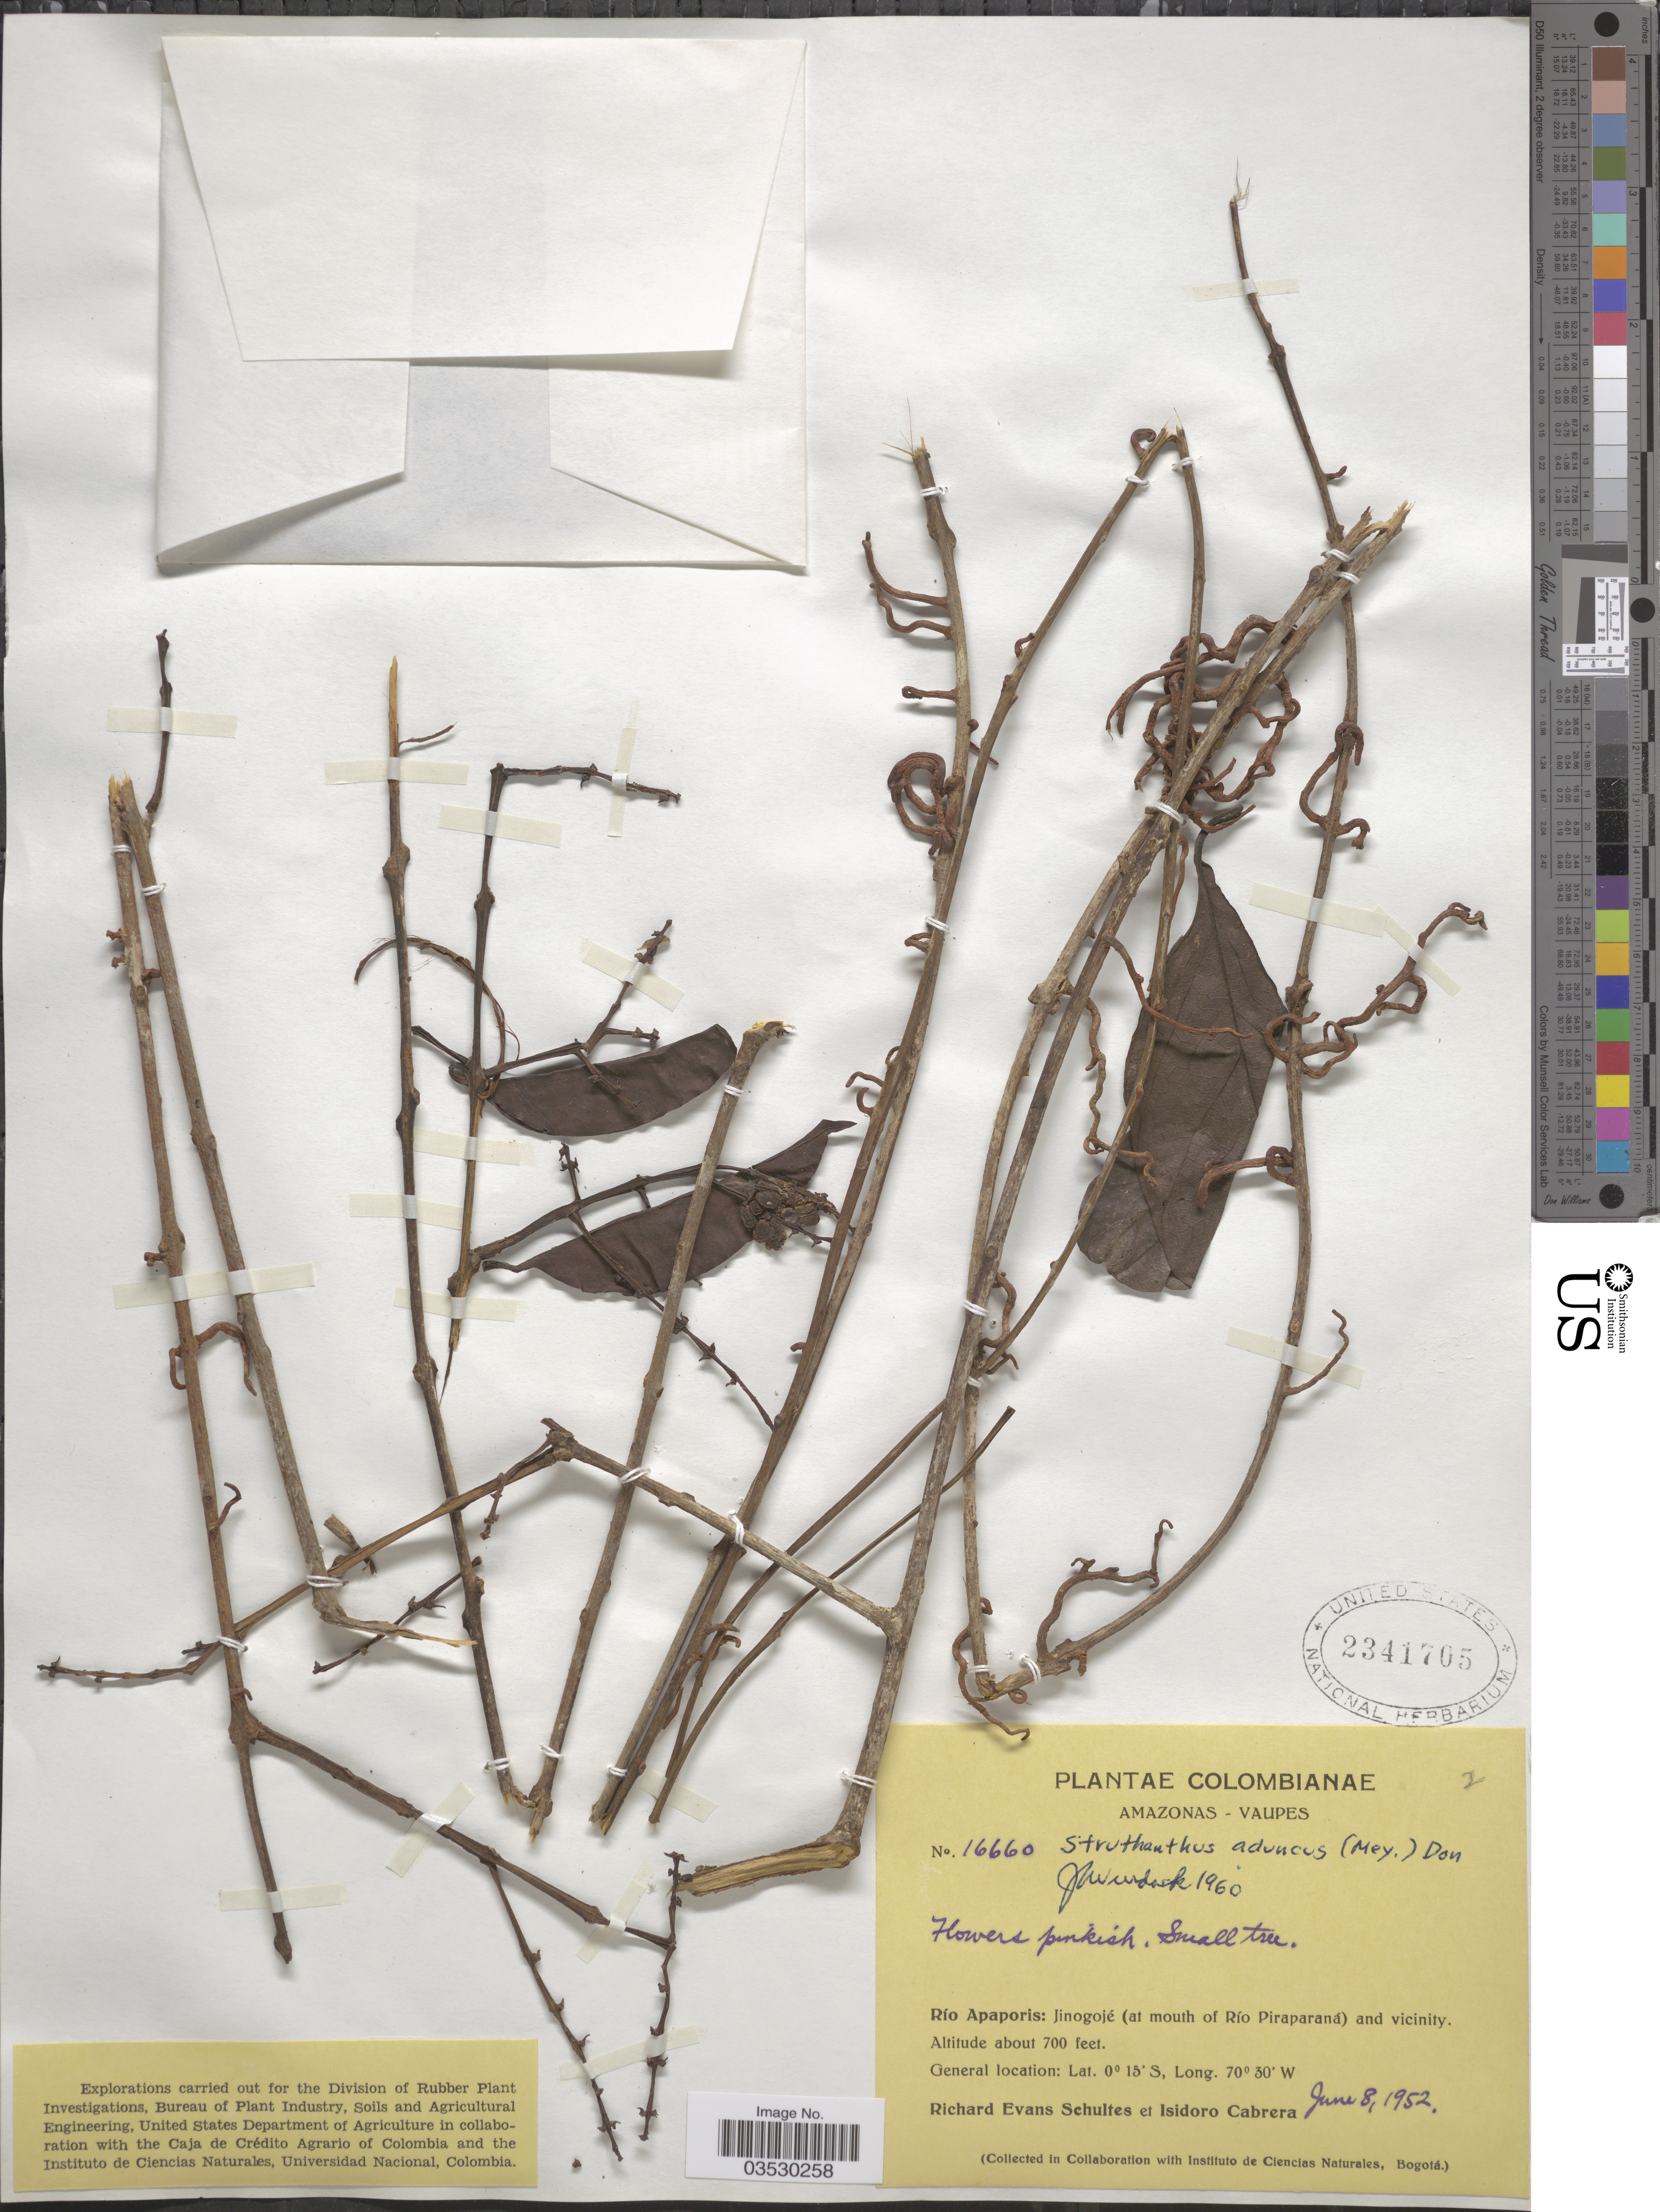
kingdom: Plantae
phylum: Tracheophyta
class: Magnoliopsida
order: Santalales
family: Loranthaceae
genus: Struthanthus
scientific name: Struthanthus aduncus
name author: (G. Mey.) G. Don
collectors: R. E. Schultes & I. Cabrera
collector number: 16660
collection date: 1952-06-08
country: Colombia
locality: Amazonas-Vaupes. Río Apaporis: Jinogojé (at mouth of Río Piraparaná) and vicinity.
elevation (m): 213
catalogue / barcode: US 2341705